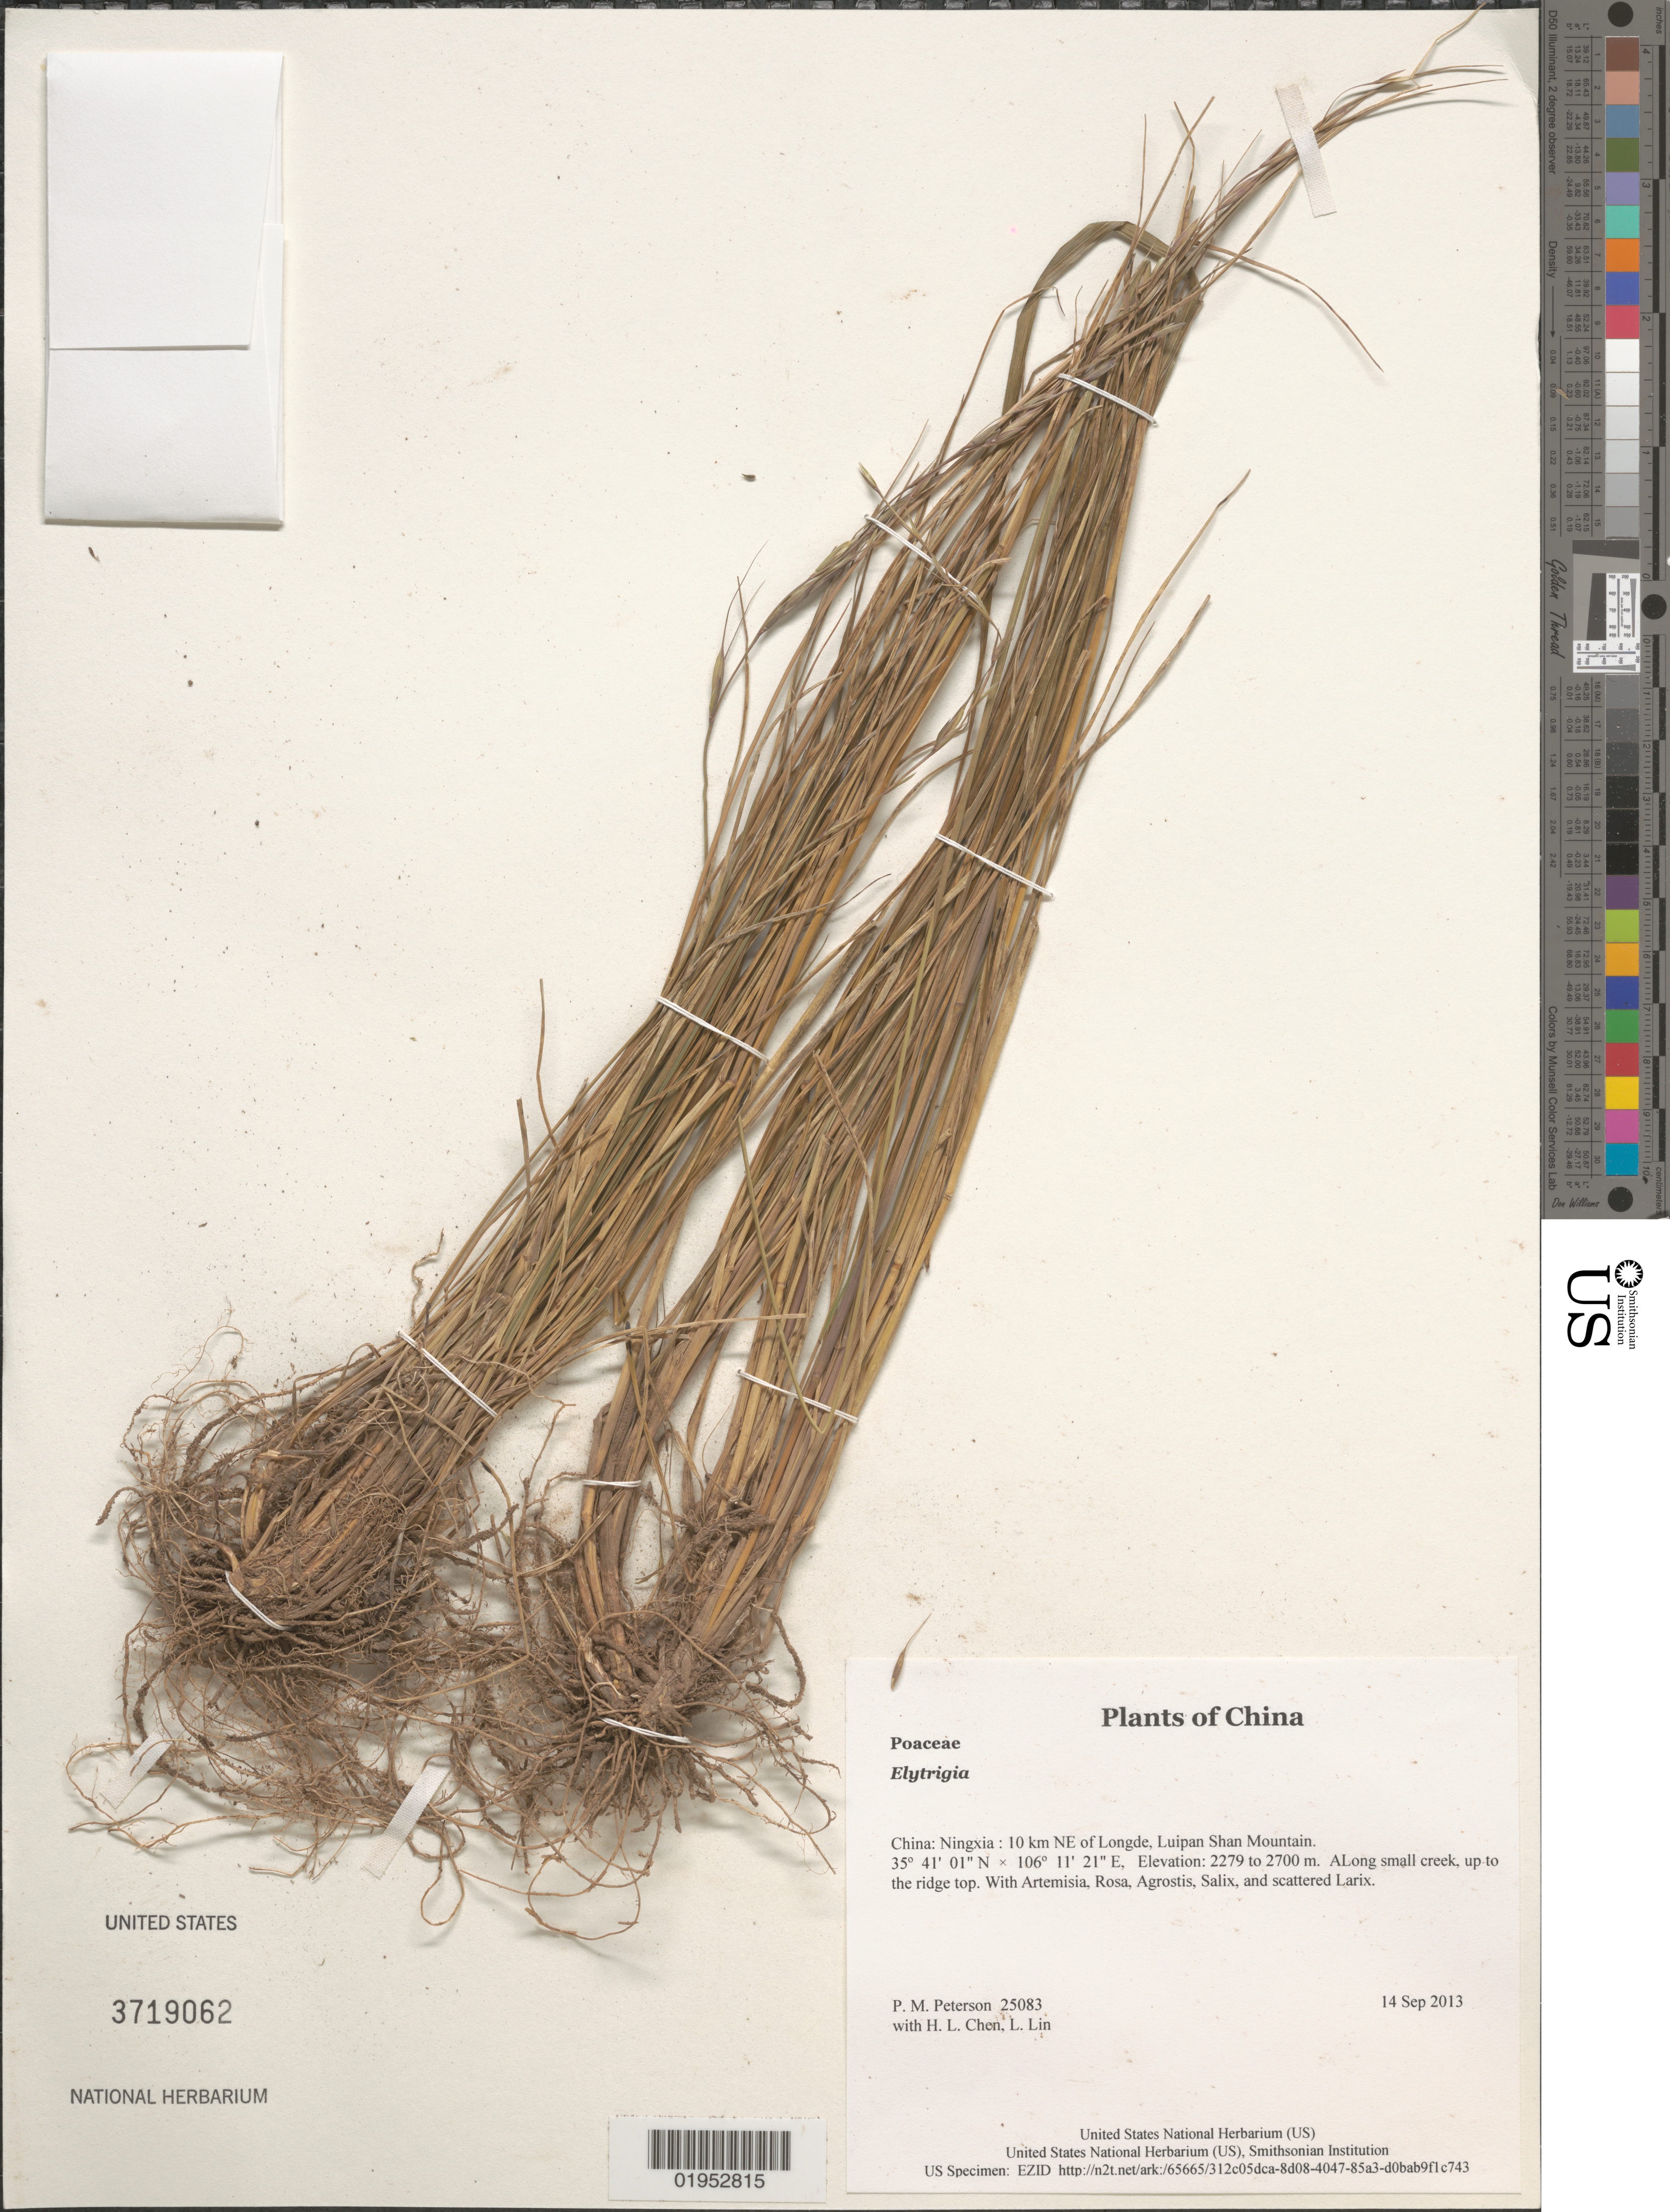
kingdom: Plantae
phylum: Tracheophyta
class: Liliopsida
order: Poales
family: Poaceae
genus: Elytrigia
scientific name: Elytrigia sp.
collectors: P. M. Peterson, H. L. Chen & L. Lin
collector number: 25083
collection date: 2013-09-14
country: China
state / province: Ningxia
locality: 10 km NE of Longde, Luipan Shan Mountain.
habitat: ALong small creek, up to the ridge top.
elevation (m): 2279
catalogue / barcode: US 3719062